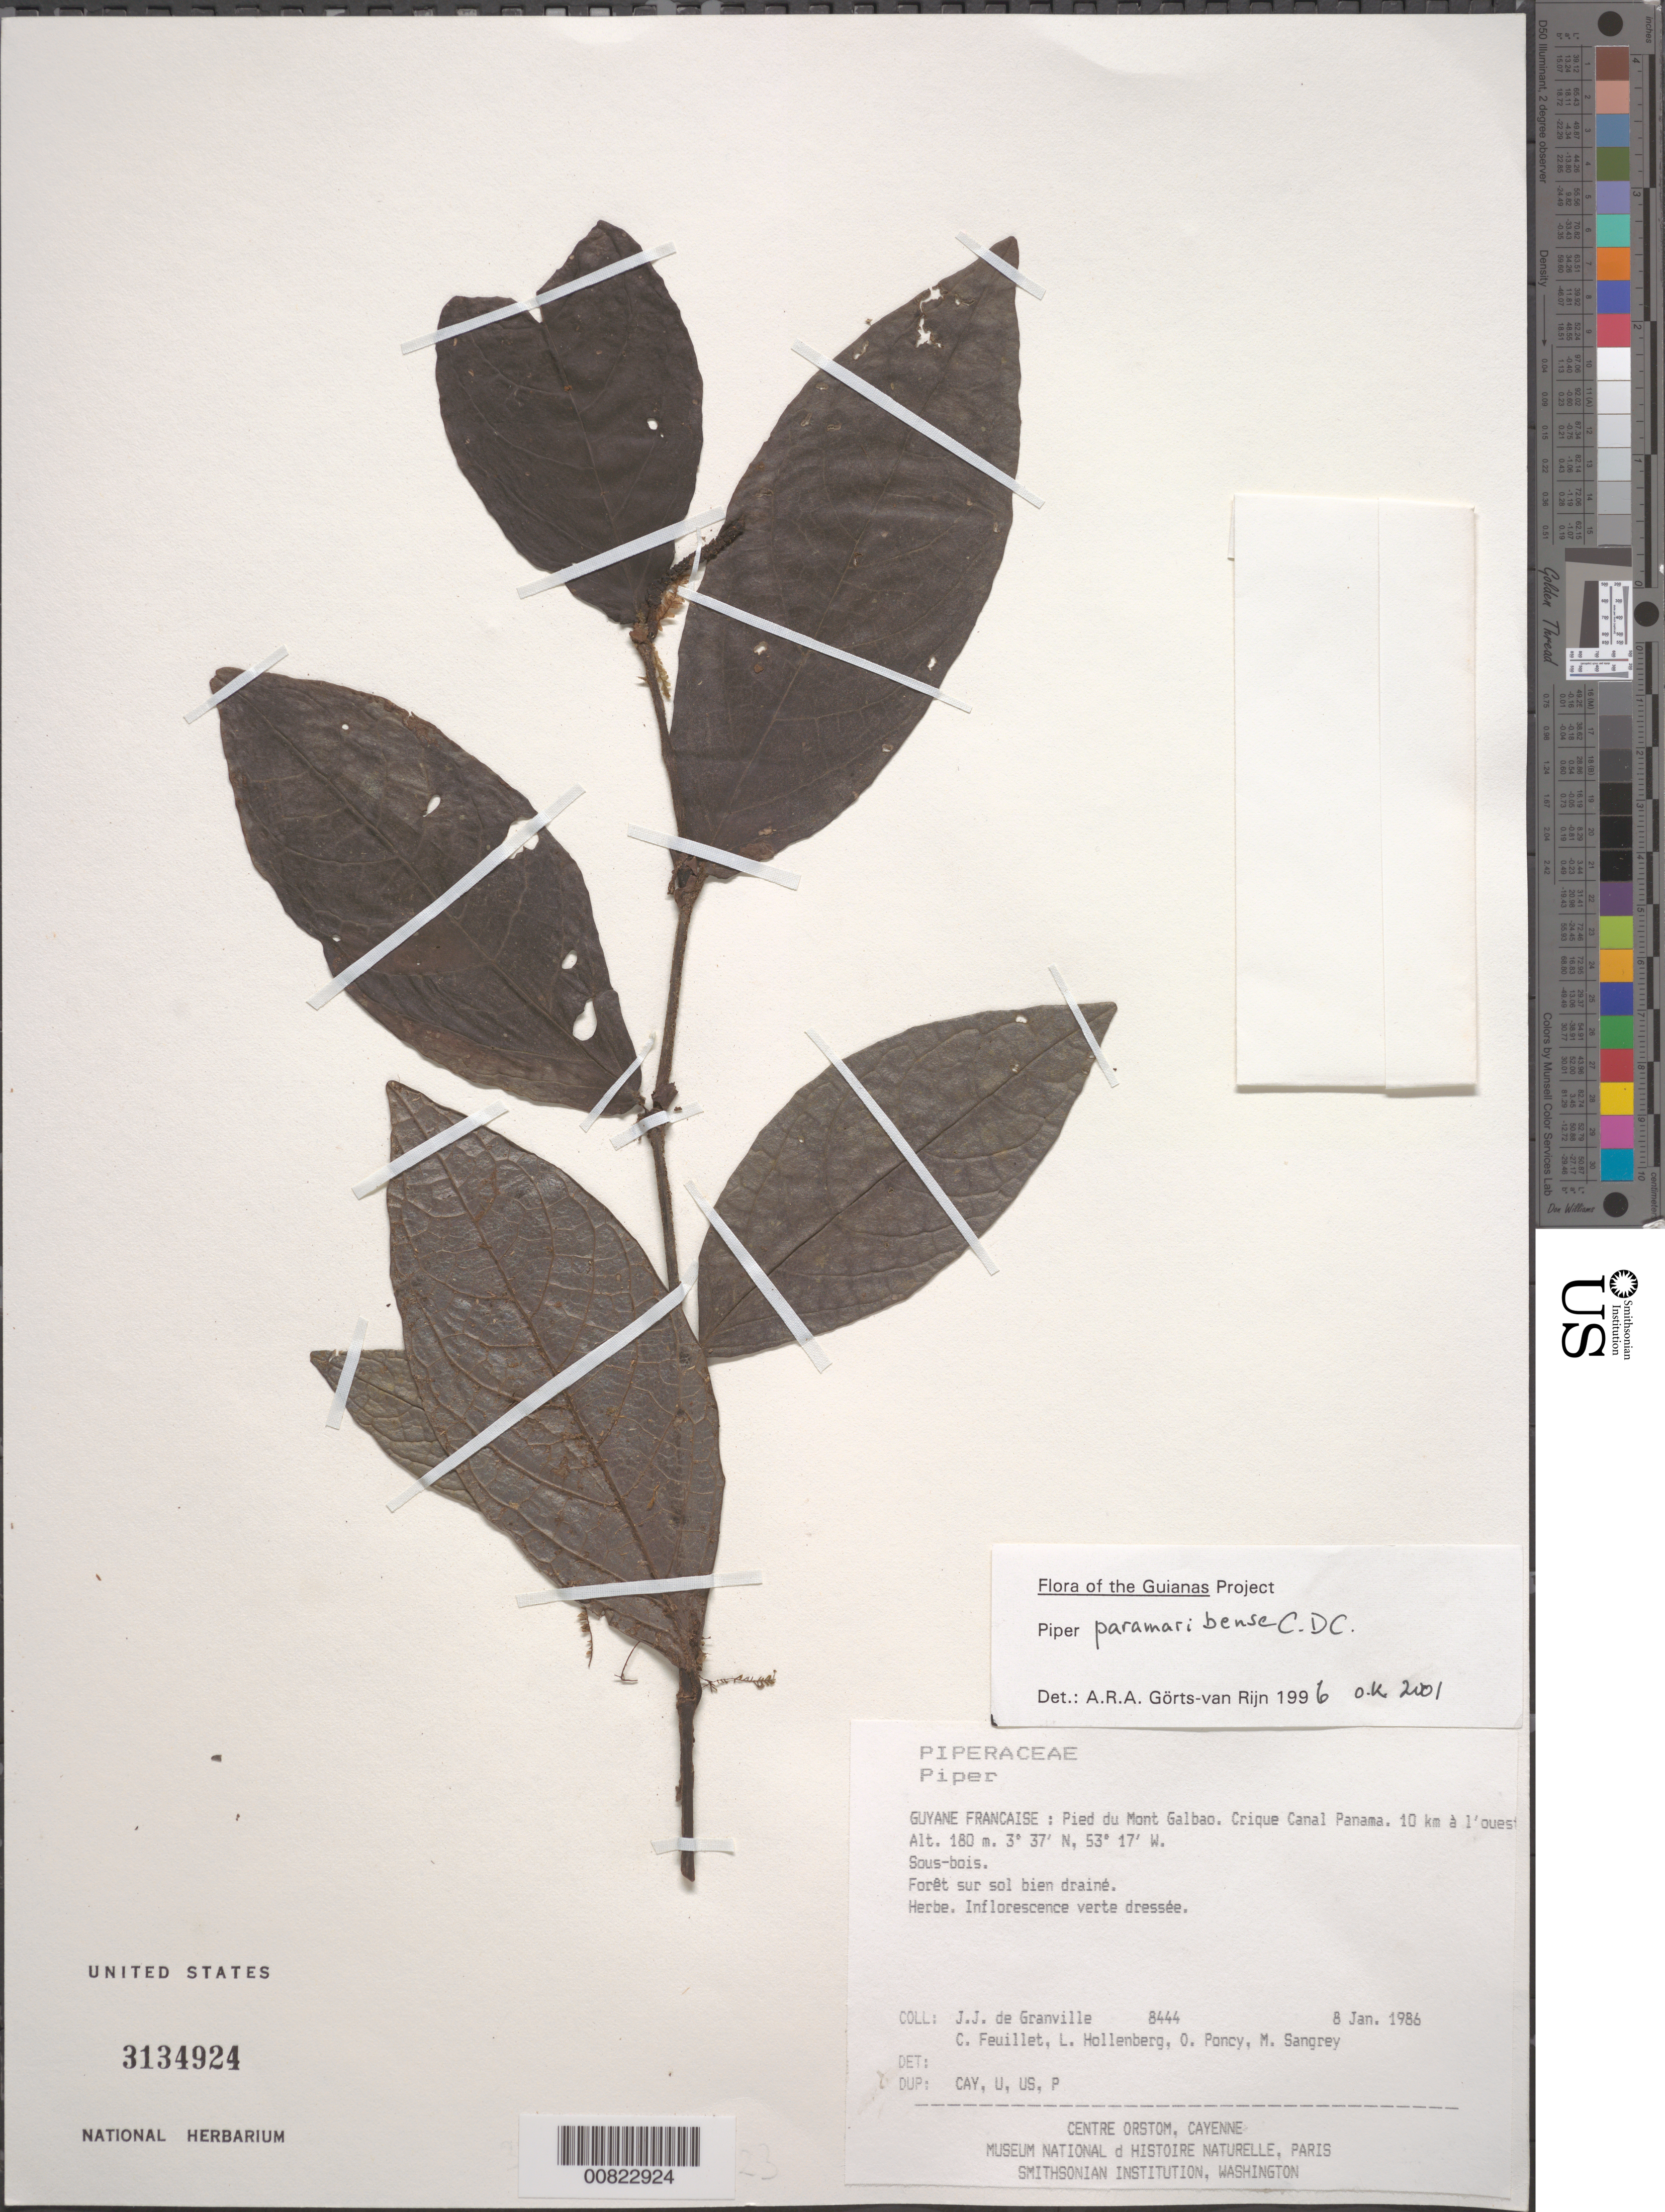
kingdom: Plantae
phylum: Tracheophyta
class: Magnoliopsida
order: Piperales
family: Piperaceae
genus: Piper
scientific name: Piper paramaribense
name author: C. DC.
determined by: Görts-van Rijn, A. R. A.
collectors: J.-J. de Granville, C. Feuillet, L. Hollenberg, O. Poncy & M. S. Sangrey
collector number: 8444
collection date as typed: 8-Jan-86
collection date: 1986-01-08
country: French Guiana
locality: Pied du Mont Galbao. Crique Canal Panama. 10 km à l'ouest de Saül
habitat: Sous-bois; forêt sur sol bien drainé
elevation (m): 180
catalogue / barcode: US 3134924